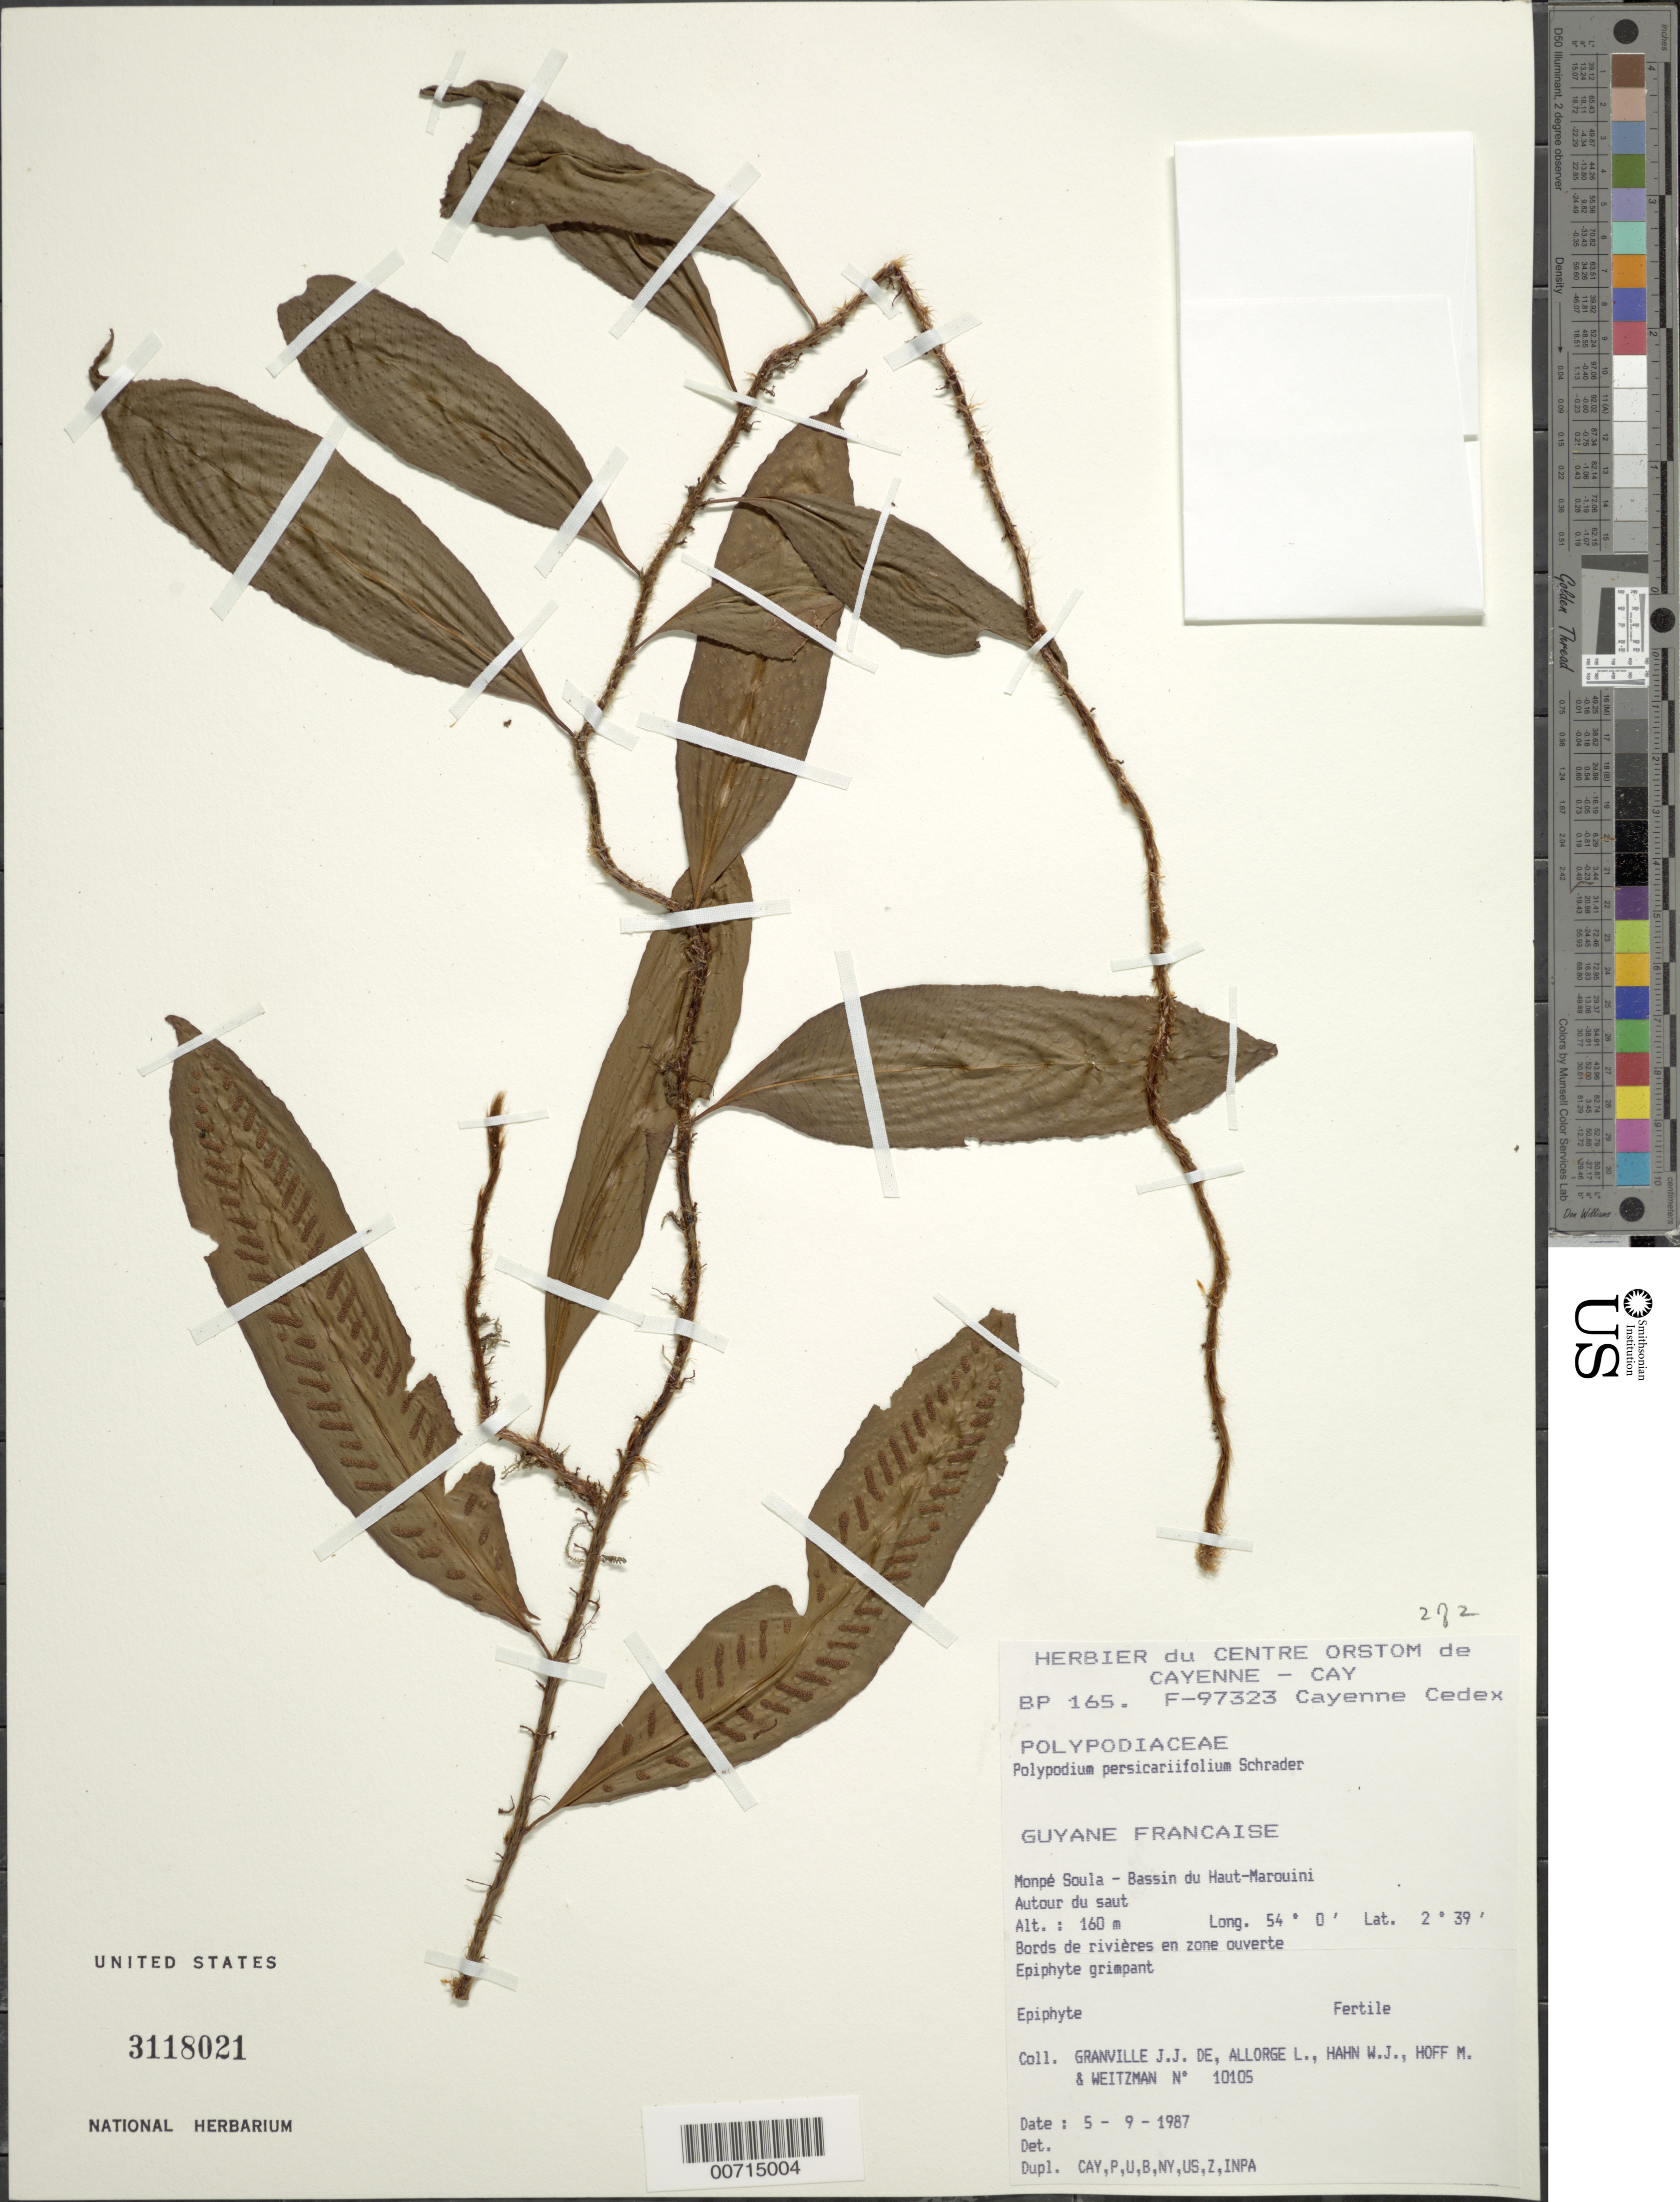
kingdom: Plantae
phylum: Tracheophyta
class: Polypodiopsida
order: Polypodiales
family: Polypodiaceae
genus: Microgramma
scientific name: Microgramma persicariifolia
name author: (Schrad.) C. Presl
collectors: J.-J. de Granville, L. Allorge, W. J. Hahn, M. Hoff & A. L. Weitzman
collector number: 10105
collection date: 1987-09-05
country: French Guiana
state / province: Cayenne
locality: Monpé Soula- bassin du haut-Marouini, Autour du saut, bords de riviéres en zone ouverte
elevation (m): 160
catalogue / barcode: US 3118021